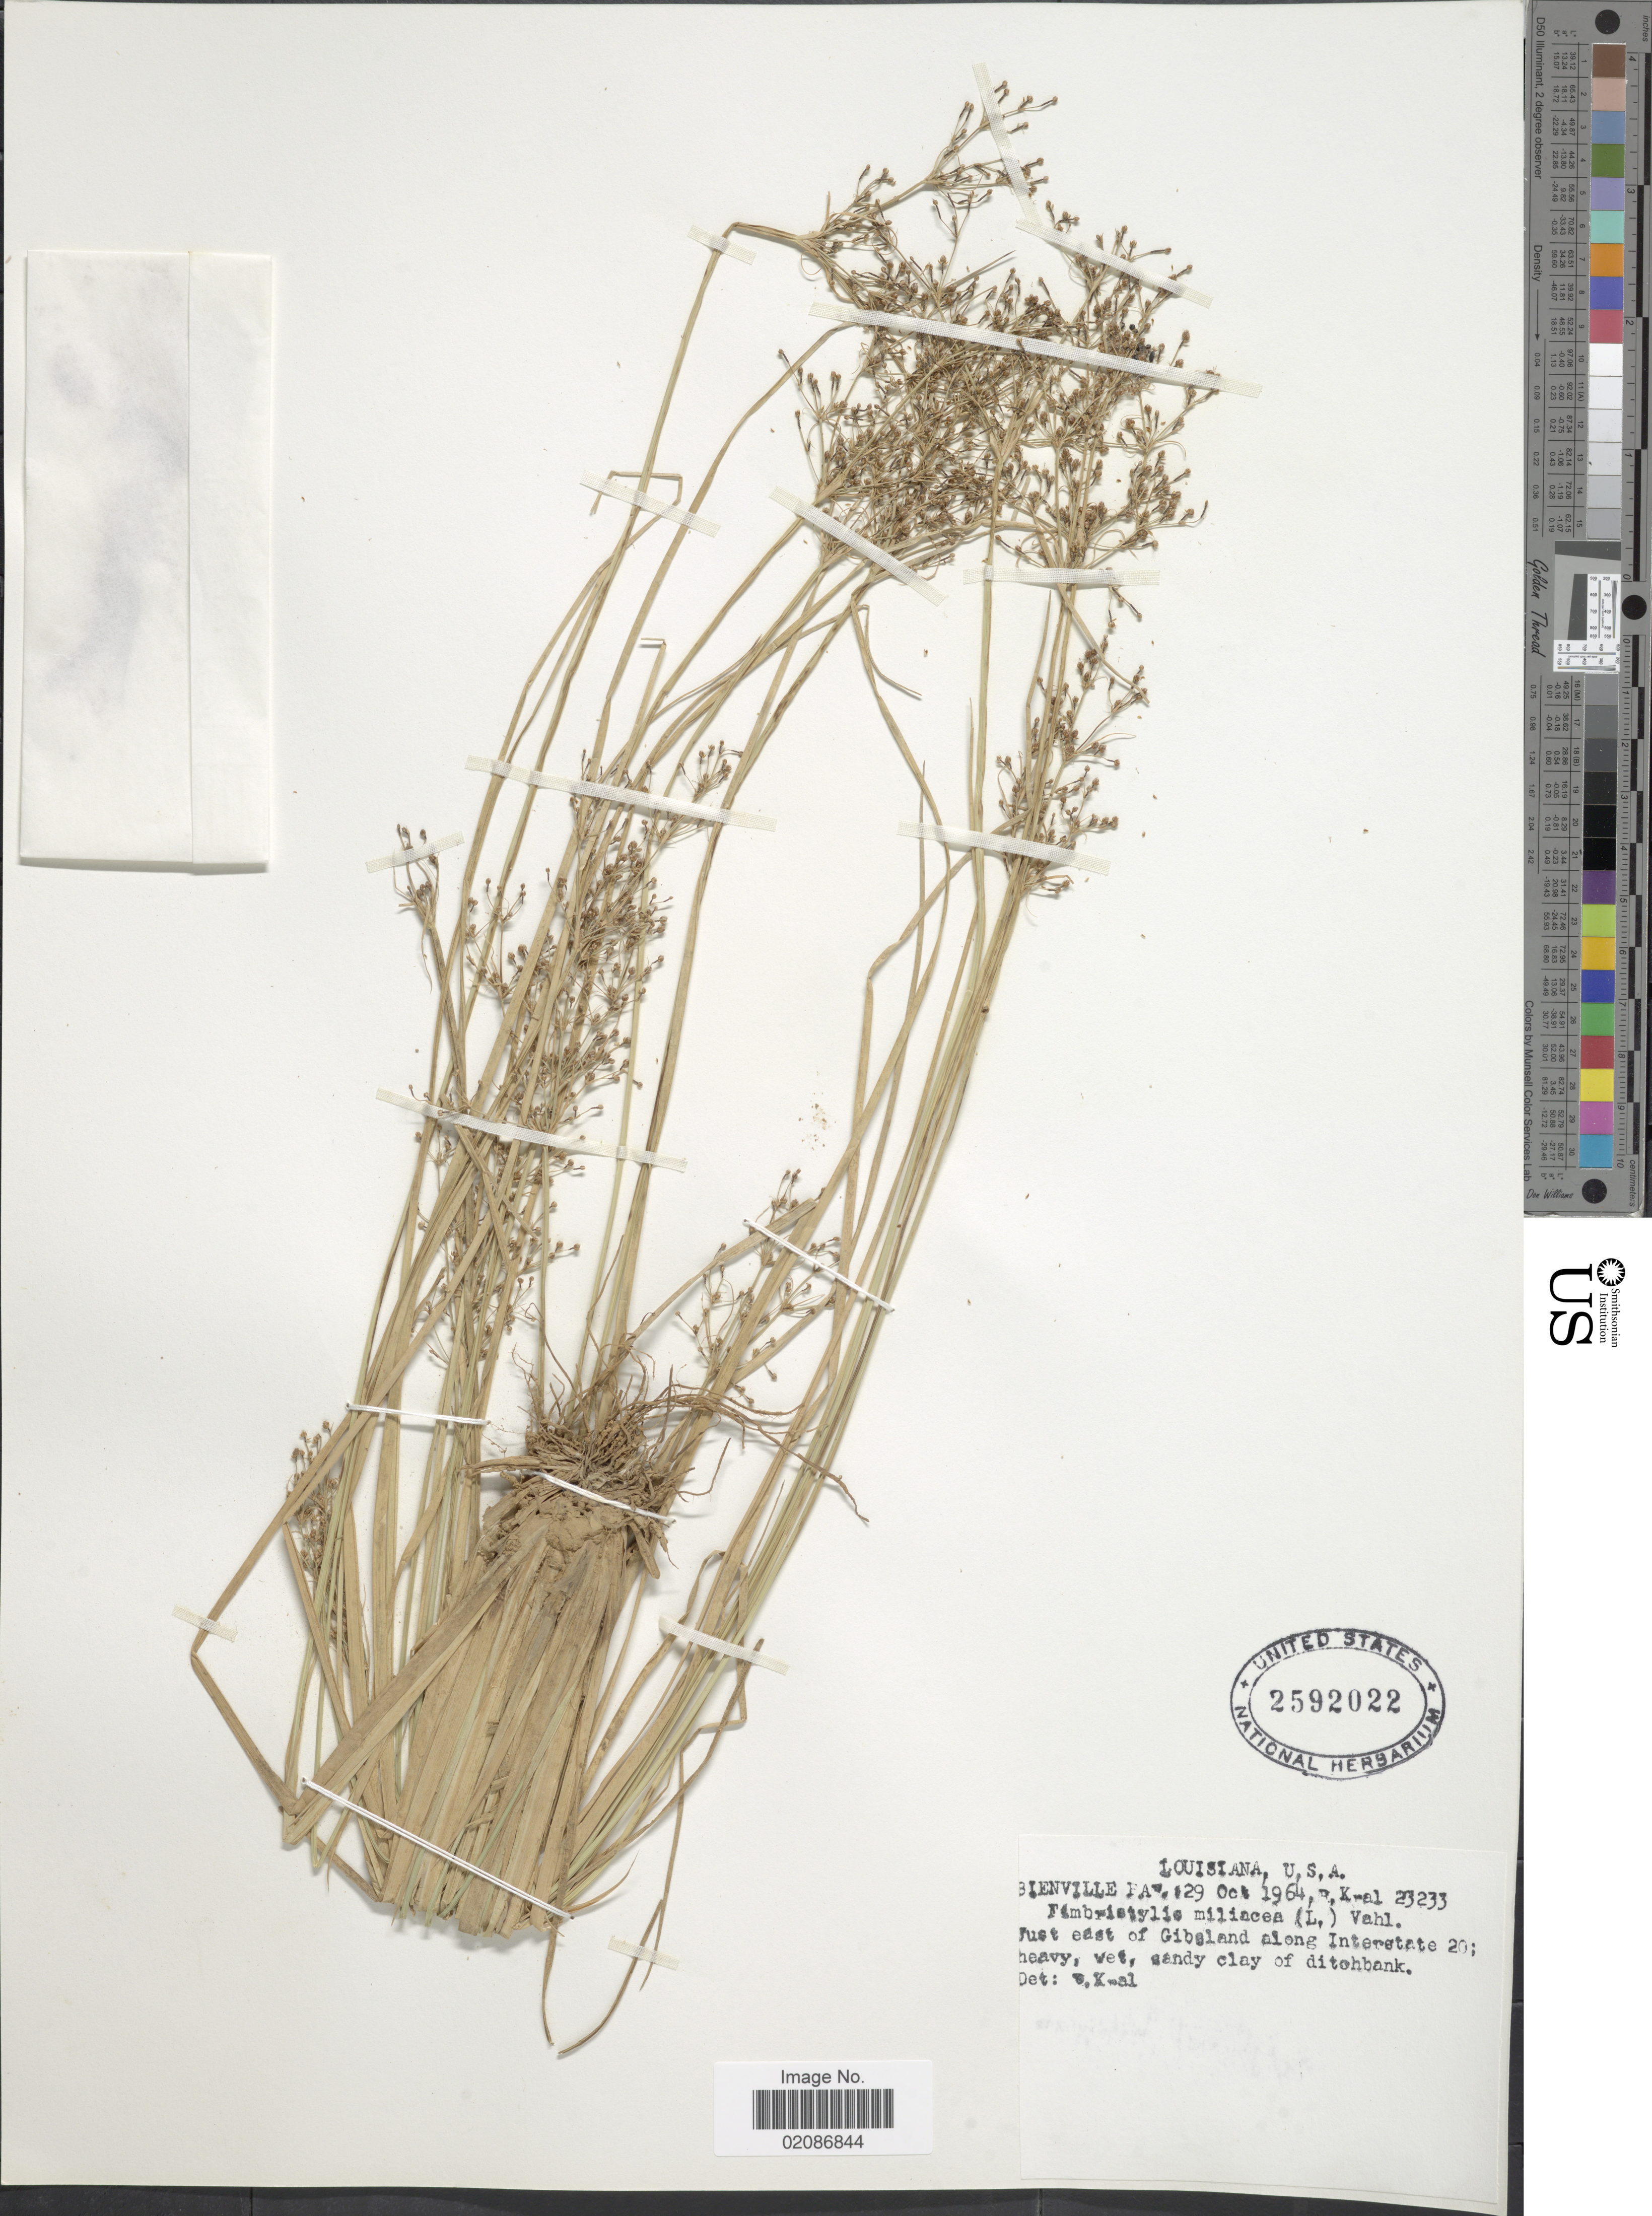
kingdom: Plantae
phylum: Tracheophyta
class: Liliopsida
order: Poales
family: Cyperaceae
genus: Fimbristylis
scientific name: Fimbristylis littoralis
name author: Gaudich.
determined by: Strong, M. T., (US), Smithsonian Institution - National Museum of Natural History (UNITED STATES)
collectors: R. Kral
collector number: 23233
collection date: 1964-10-29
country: United States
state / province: Louisiana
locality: Bienville Par: Just east of Gibsland along Interstate 20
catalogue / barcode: US 2592022